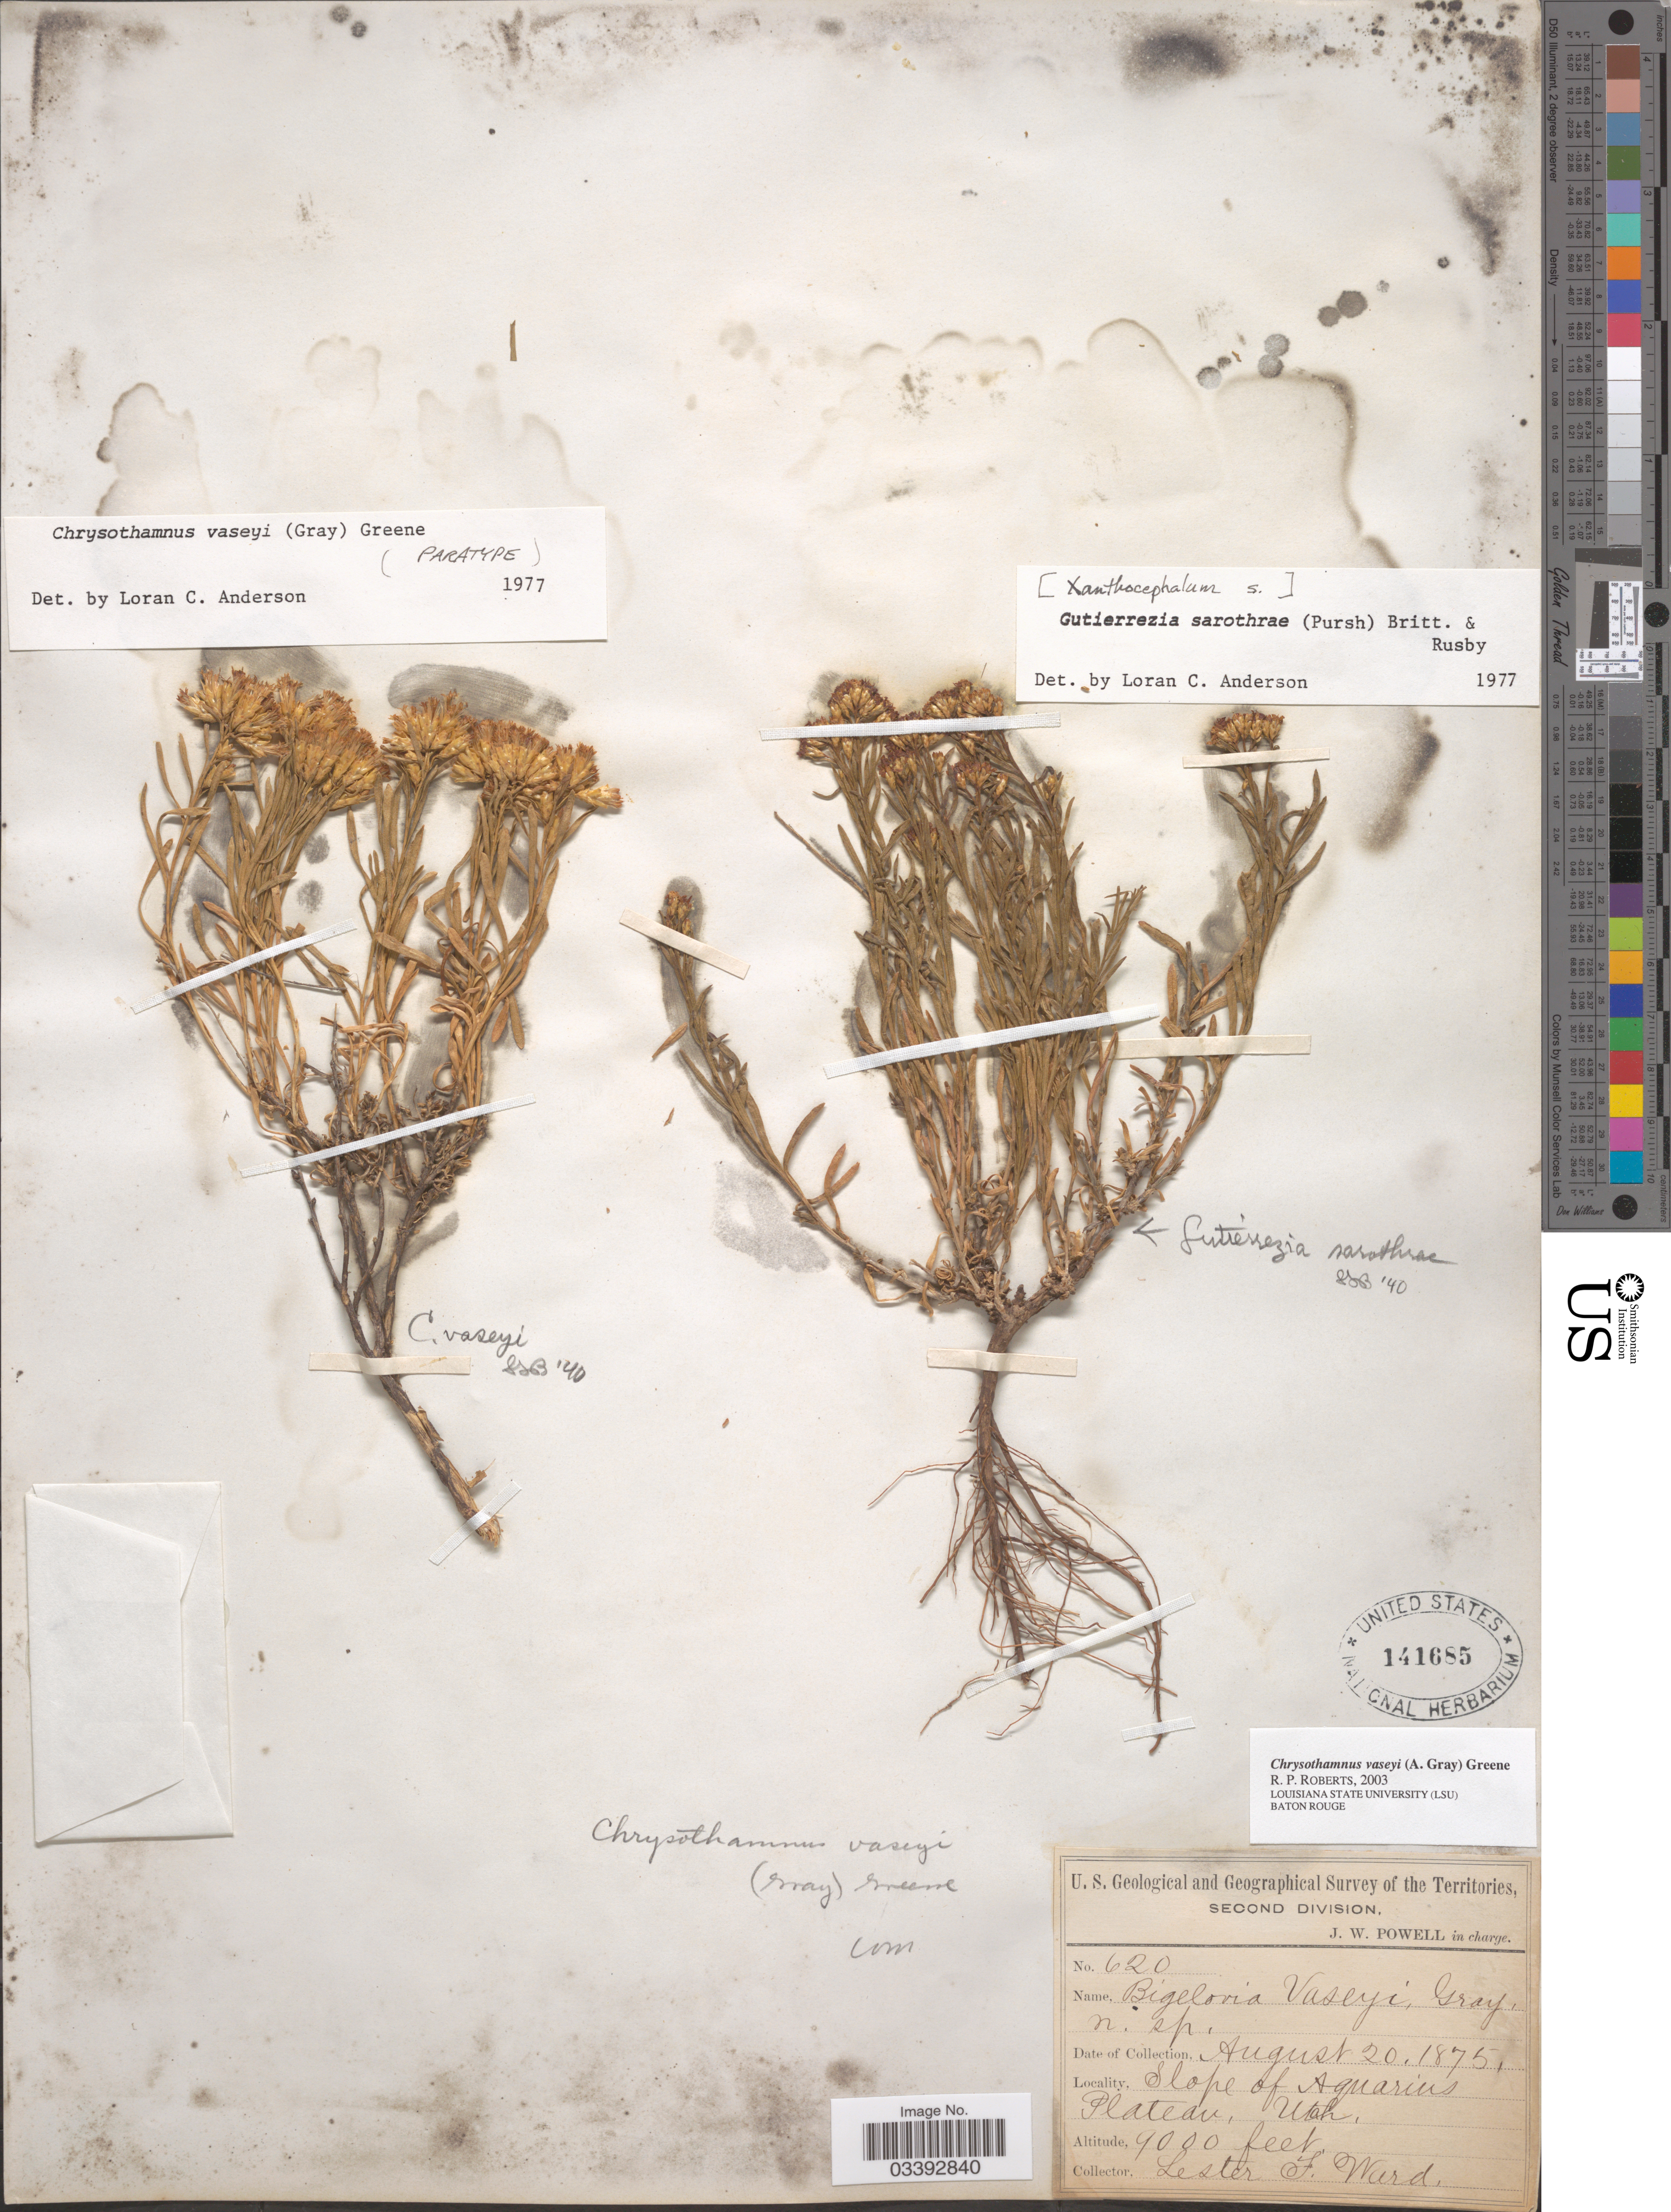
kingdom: Plantae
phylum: Tracheophyta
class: Magnoliopsida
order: Asterales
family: Asteraceae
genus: Chrysothamnus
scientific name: Chrysothamnus vaseyi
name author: (A. Gray) Greene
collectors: L. F. Ward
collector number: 620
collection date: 1875-08-20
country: United States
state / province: Utah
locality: Slope of Aquarins Plateau.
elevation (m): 2743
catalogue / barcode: US 141685